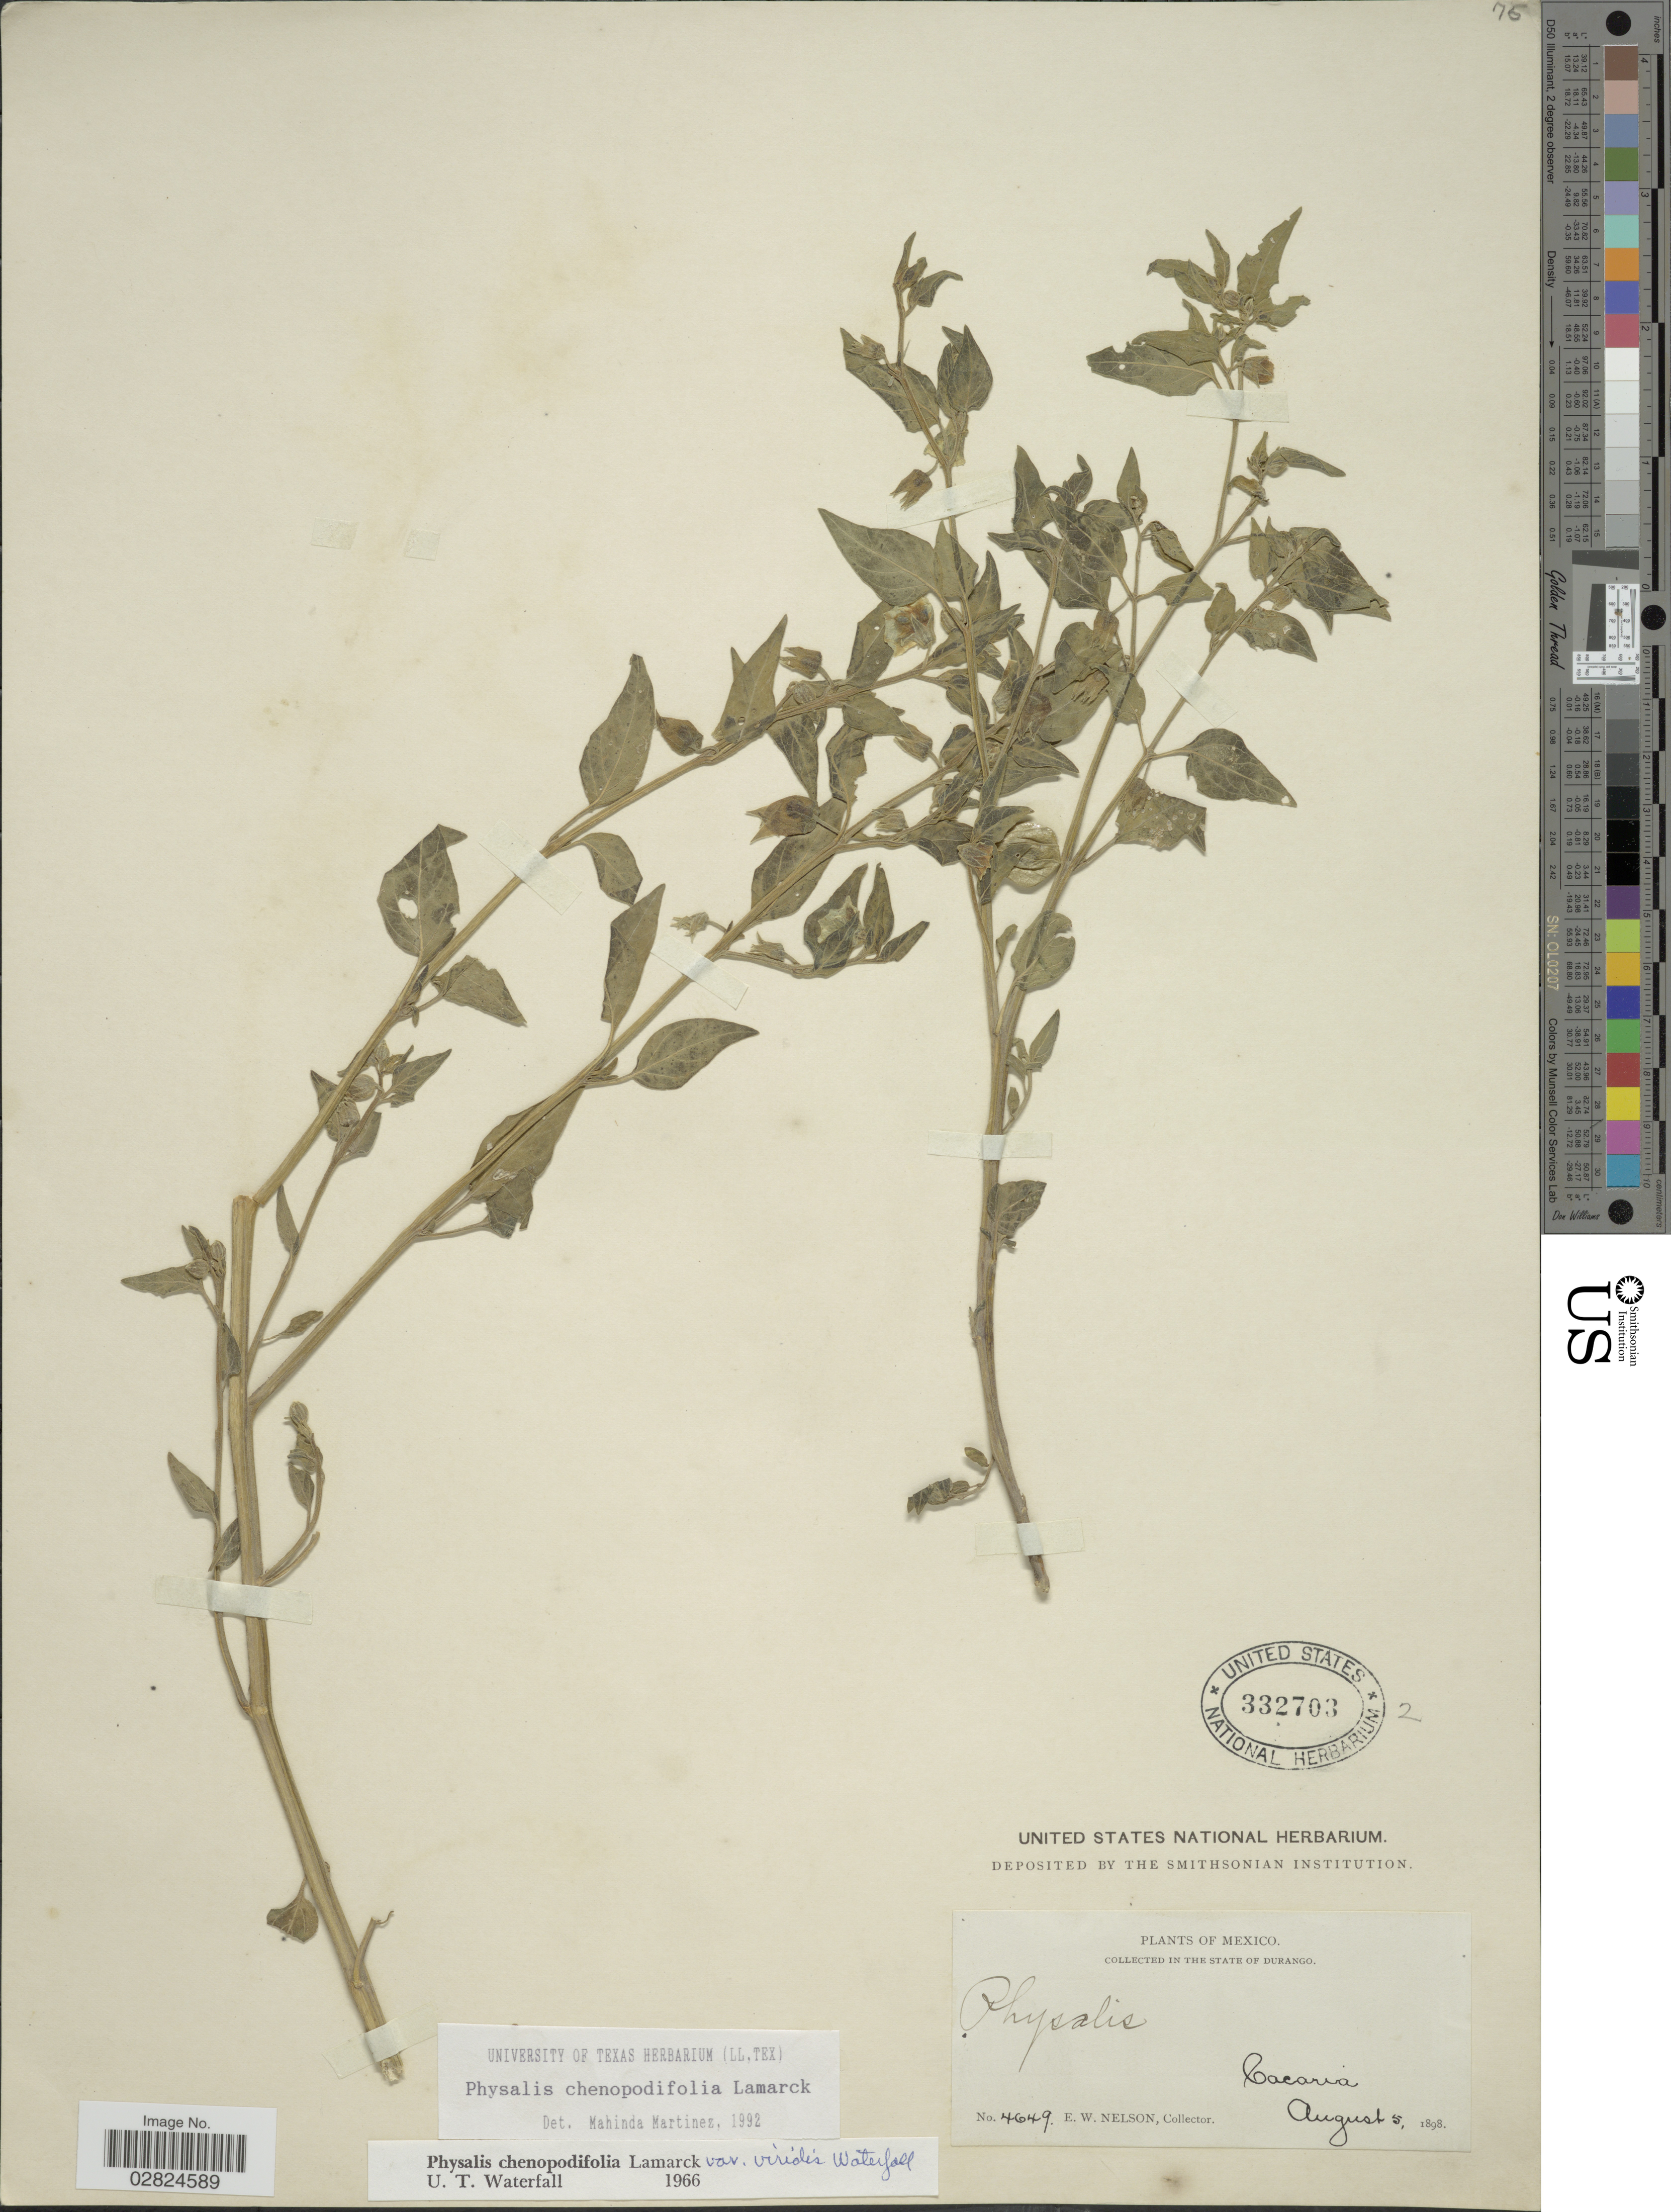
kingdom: Plantae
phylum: Tracheophyta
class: Magnoliopsida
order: Solanales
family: Solanaceae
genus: Physalis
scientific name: Physalis chenopodifolia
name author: Lam.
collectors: E. W. Nelson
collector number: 4649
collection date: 1898-08-05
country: Mexico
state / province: Durango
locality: Cacaria.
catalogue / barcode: US 332703